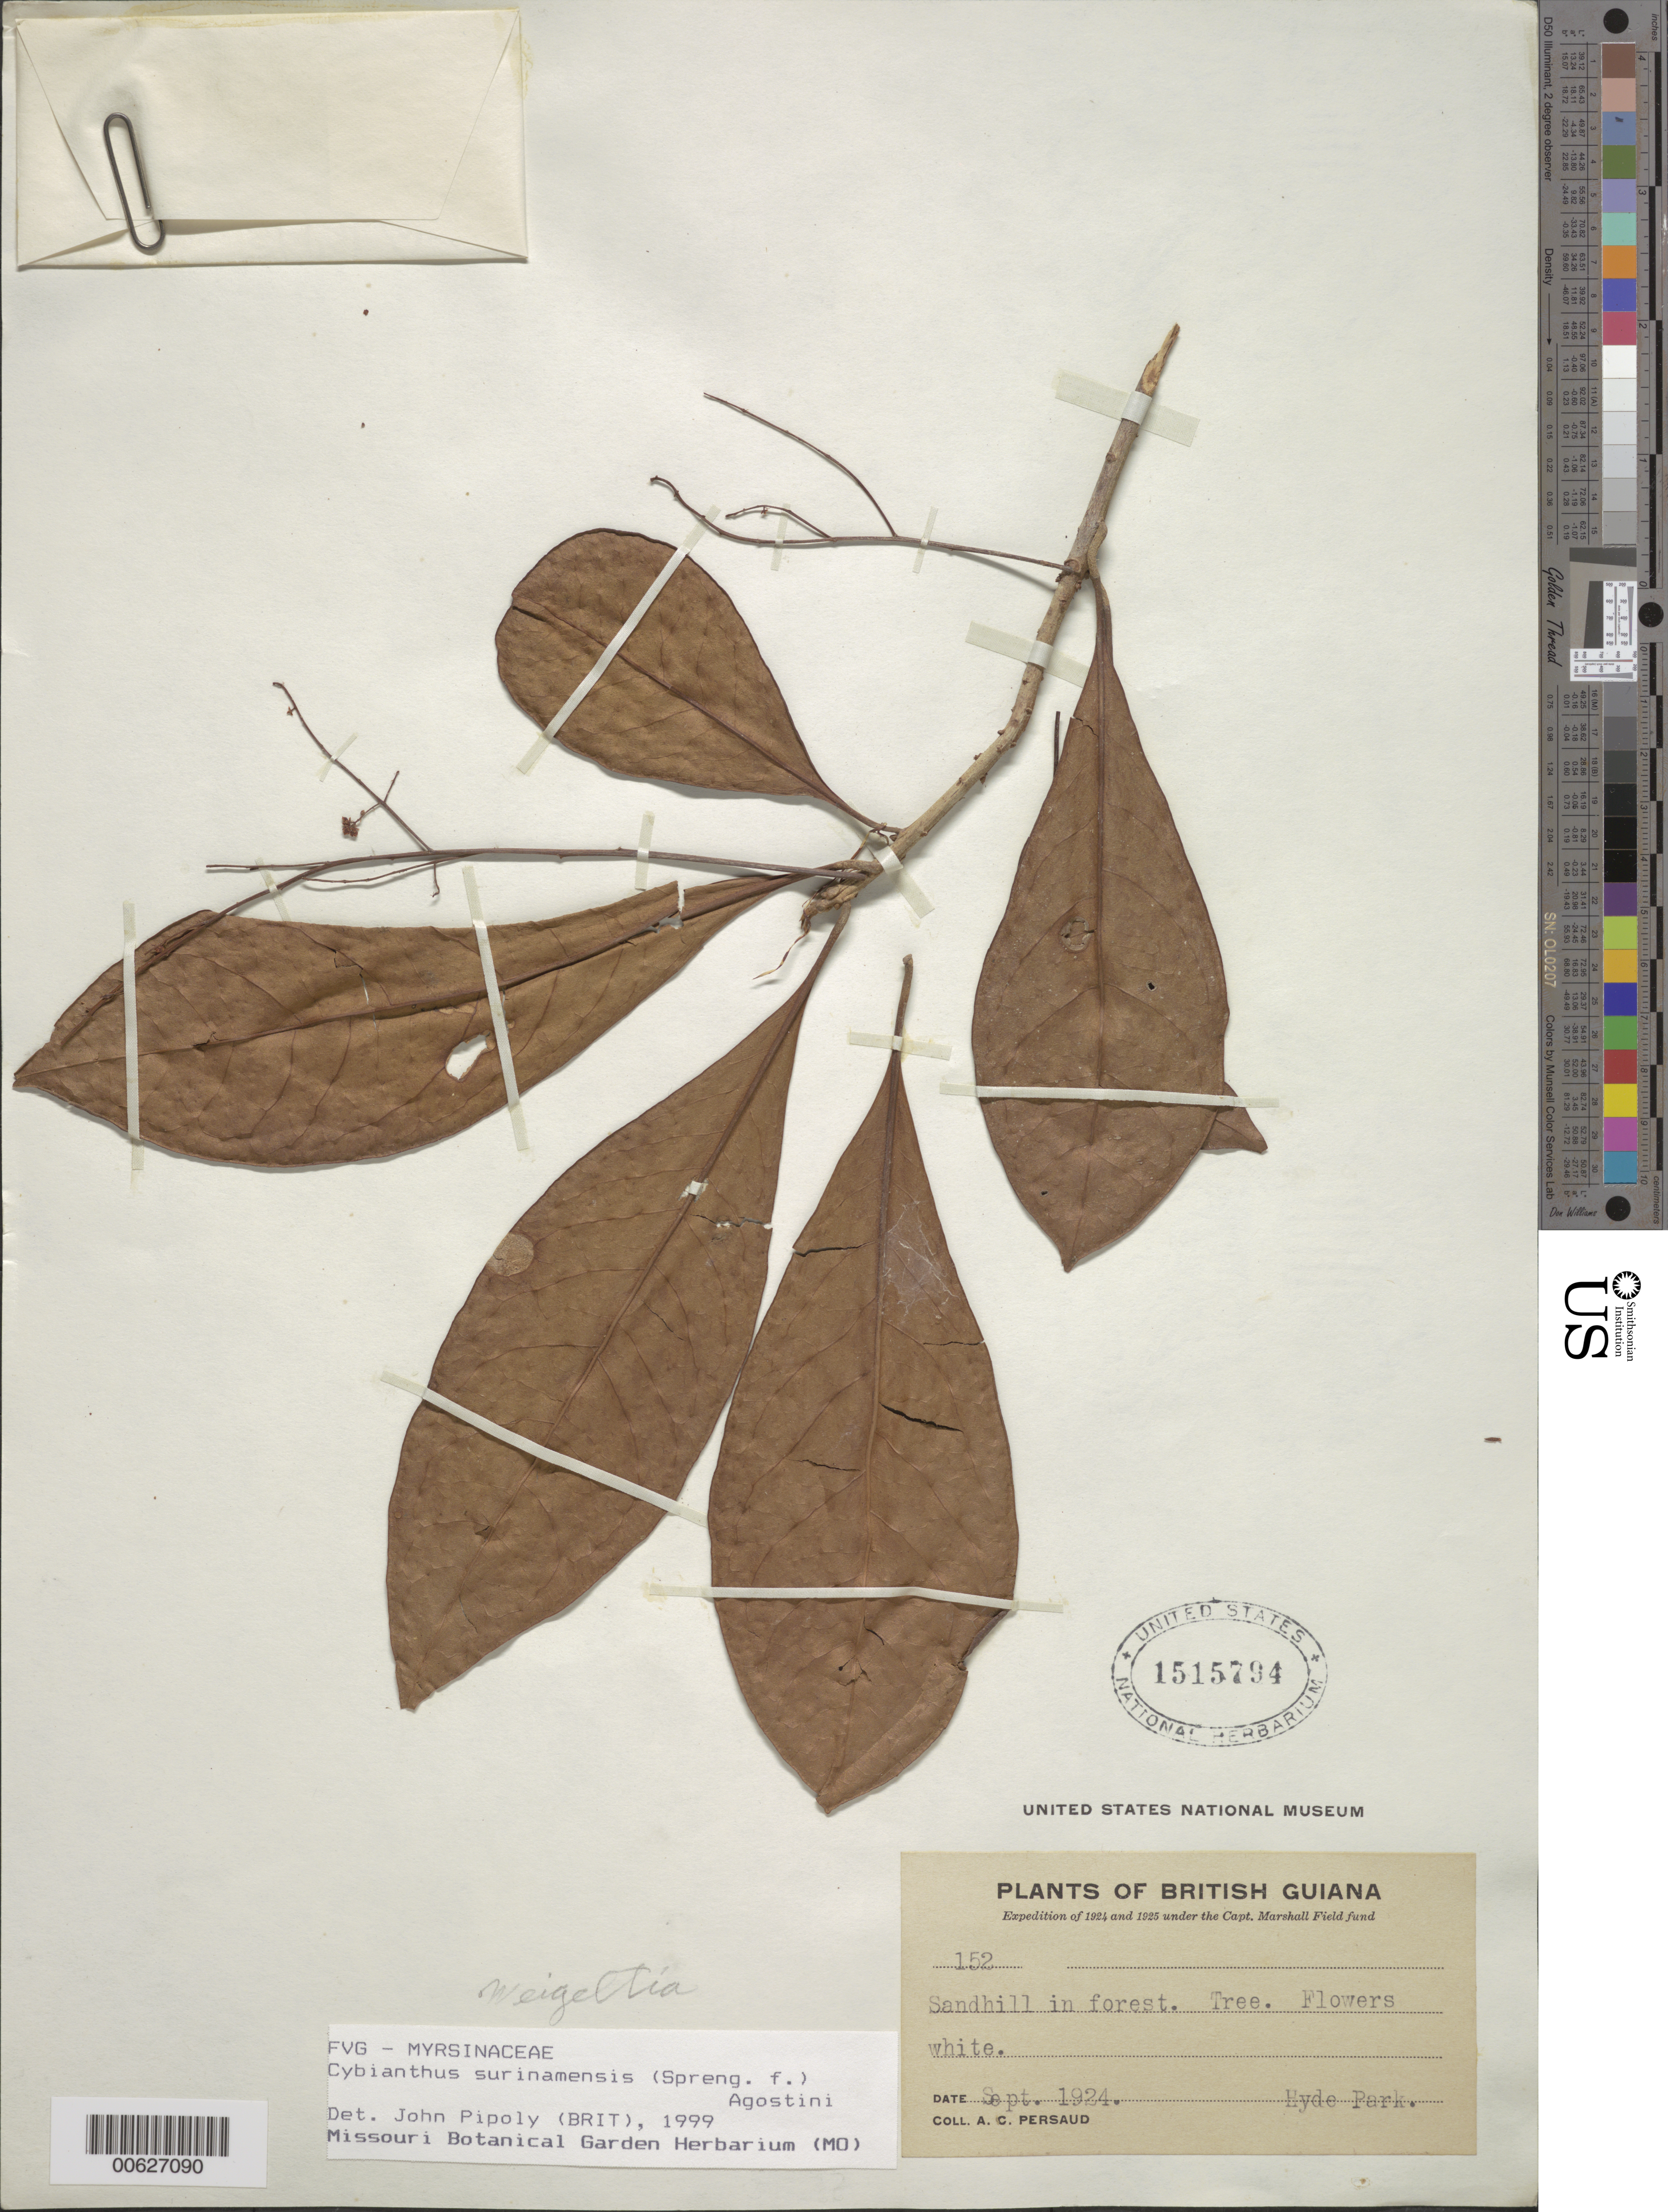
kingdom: Plantae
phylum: Tracheophyta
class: Magnoliopsida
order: Ericales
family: Primulaceae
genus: Cybianthus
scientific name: Cybianthus surinamensis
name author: (Spreng.) G. Agostini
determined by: Pipoly, J. J., III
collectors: A. Persaud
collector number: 152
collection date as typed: Sep-24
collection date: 1924-09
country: Guyana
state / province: Demerara-Mahaica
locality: Hyde Park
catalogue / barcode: US 1515794